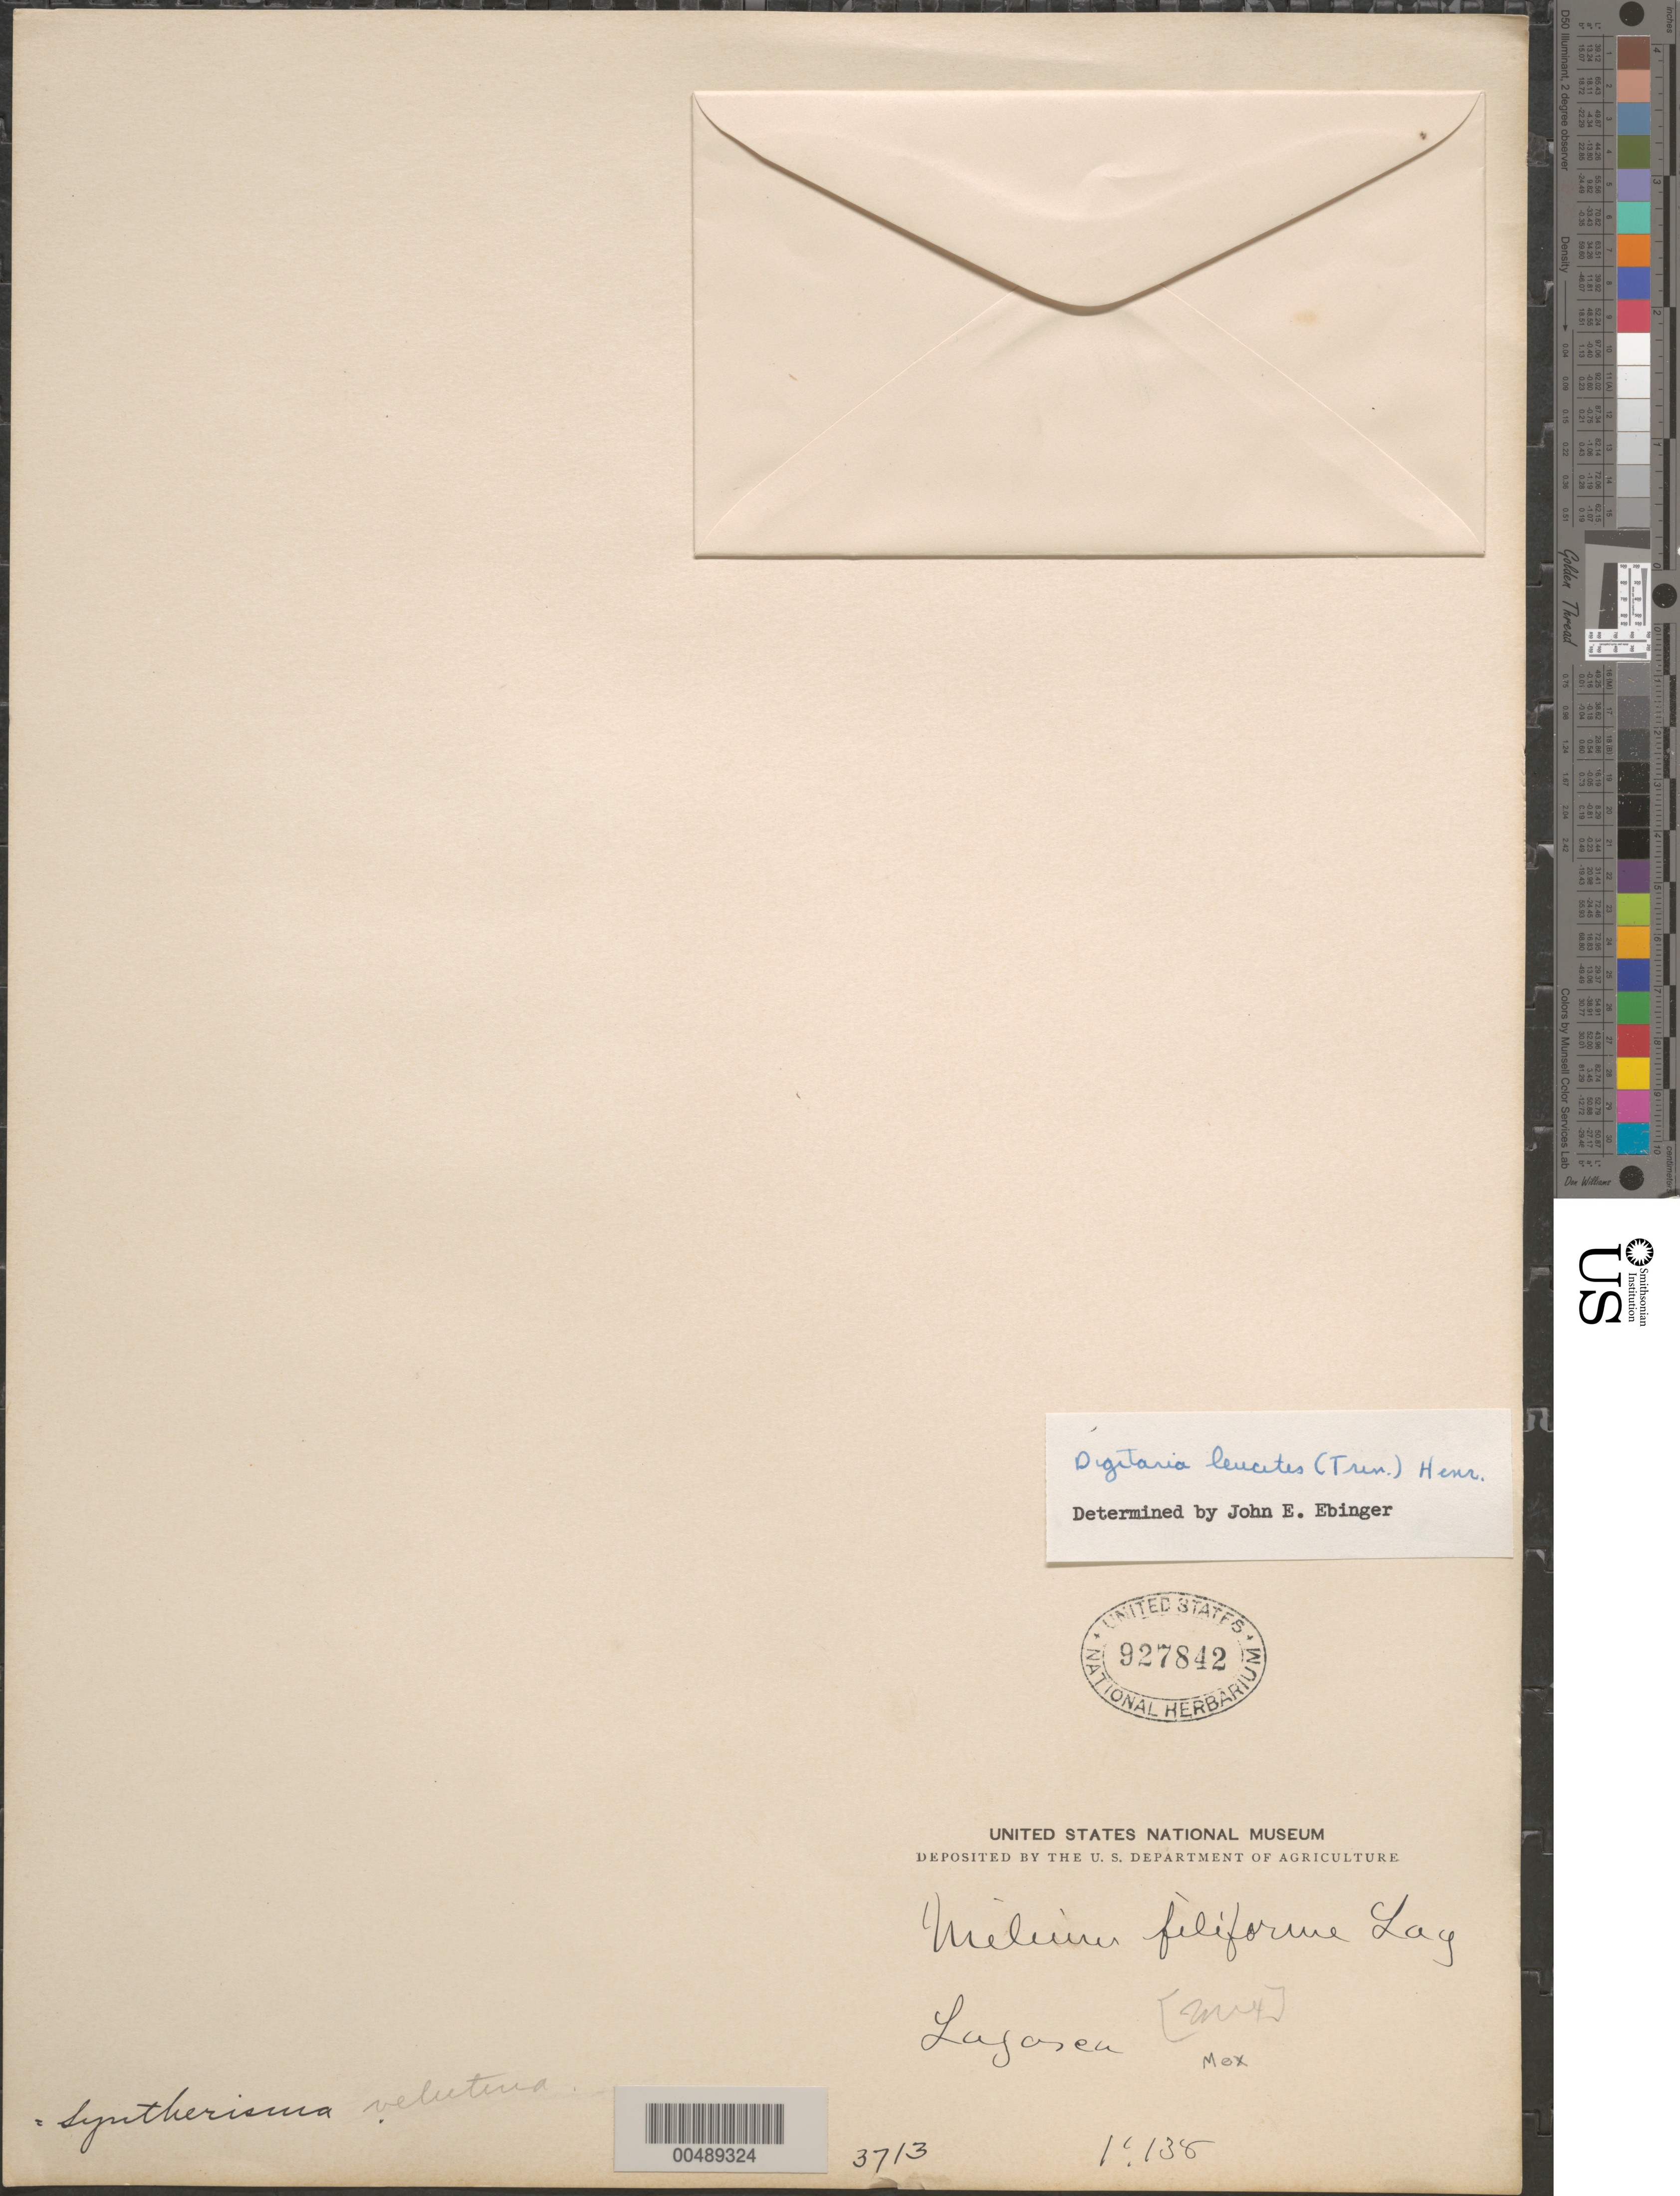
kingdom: Plantae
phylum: Tracheophyta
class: Liliopsida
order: Poales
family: Poaceae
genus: Digitaria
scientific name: Digitaria leucites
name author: (Trin.) Henr.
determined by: Ebinger, John E.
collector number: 3713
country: Mexico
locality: Lagorea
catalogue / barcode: US 927842